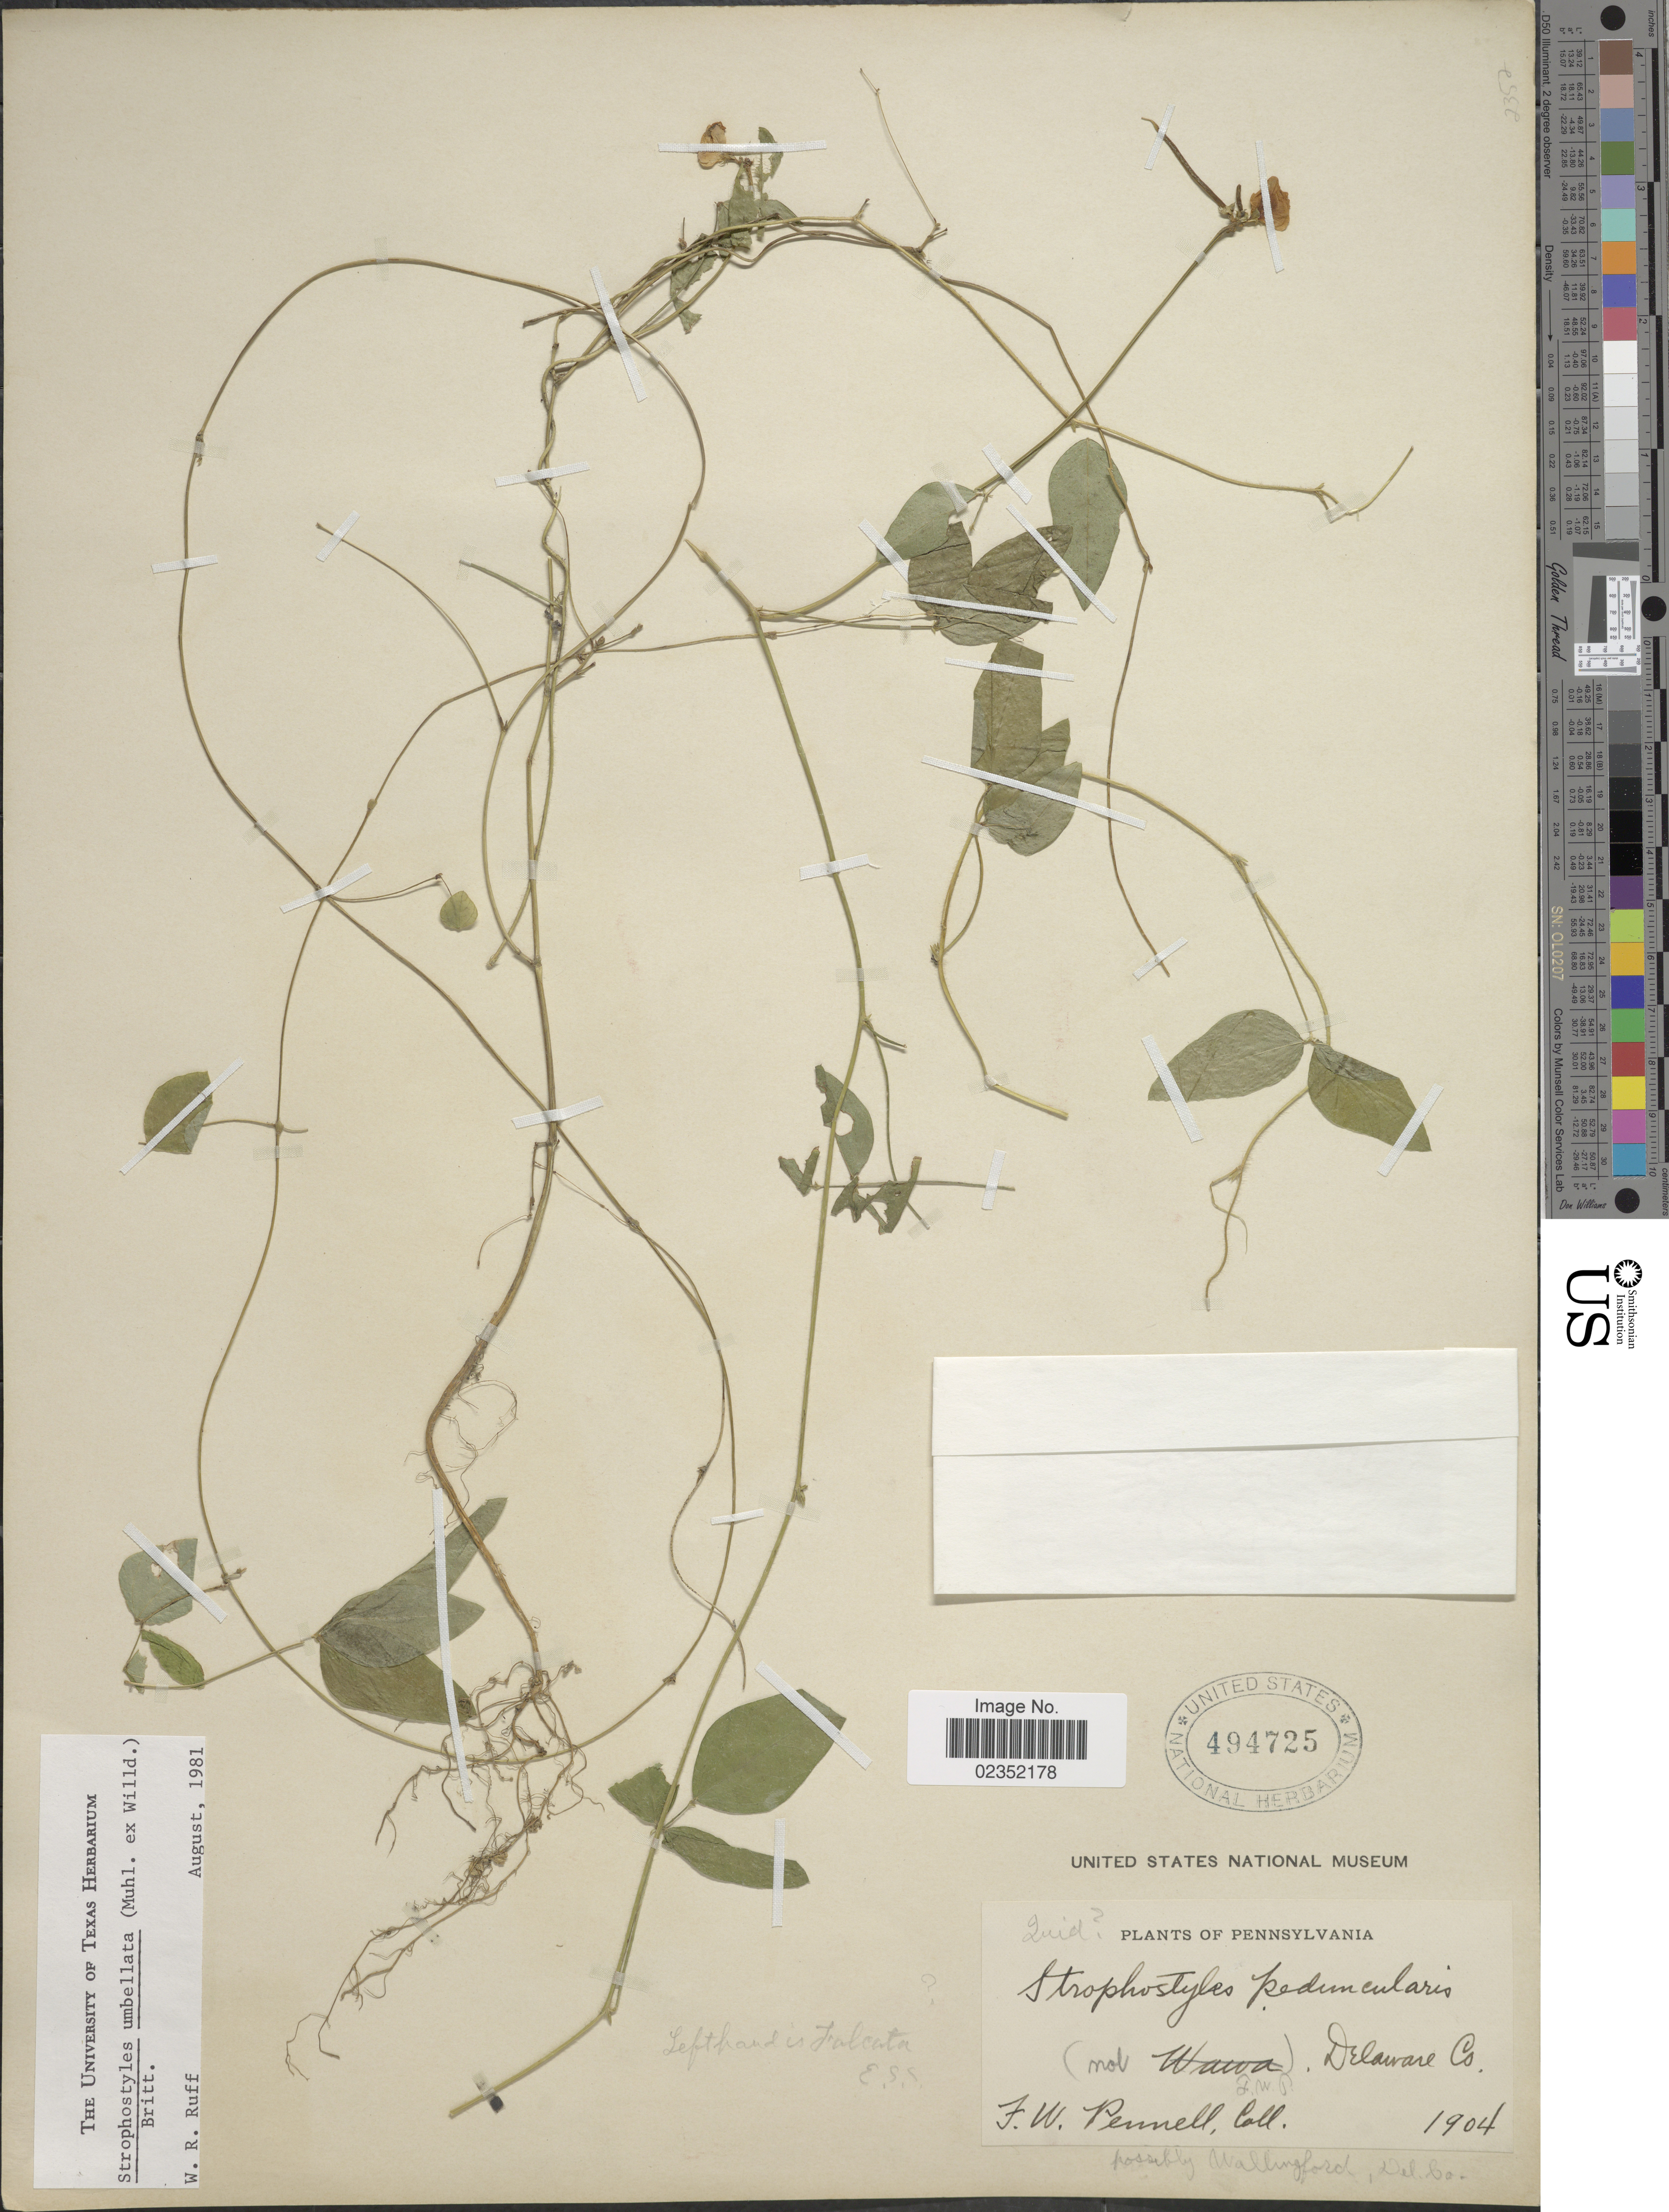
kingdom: Plantae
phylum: Tracheophyta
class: Magnoliopsida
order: Fabales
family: Fabaceae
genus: Strophostyles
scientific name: Strophostyles umbellata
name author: (Muhl. ex Willd.) Britton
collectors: F. W. Pennell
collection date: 1904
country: United States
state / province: Pennsylvania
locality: Delaware Co.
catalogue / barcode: US 494725